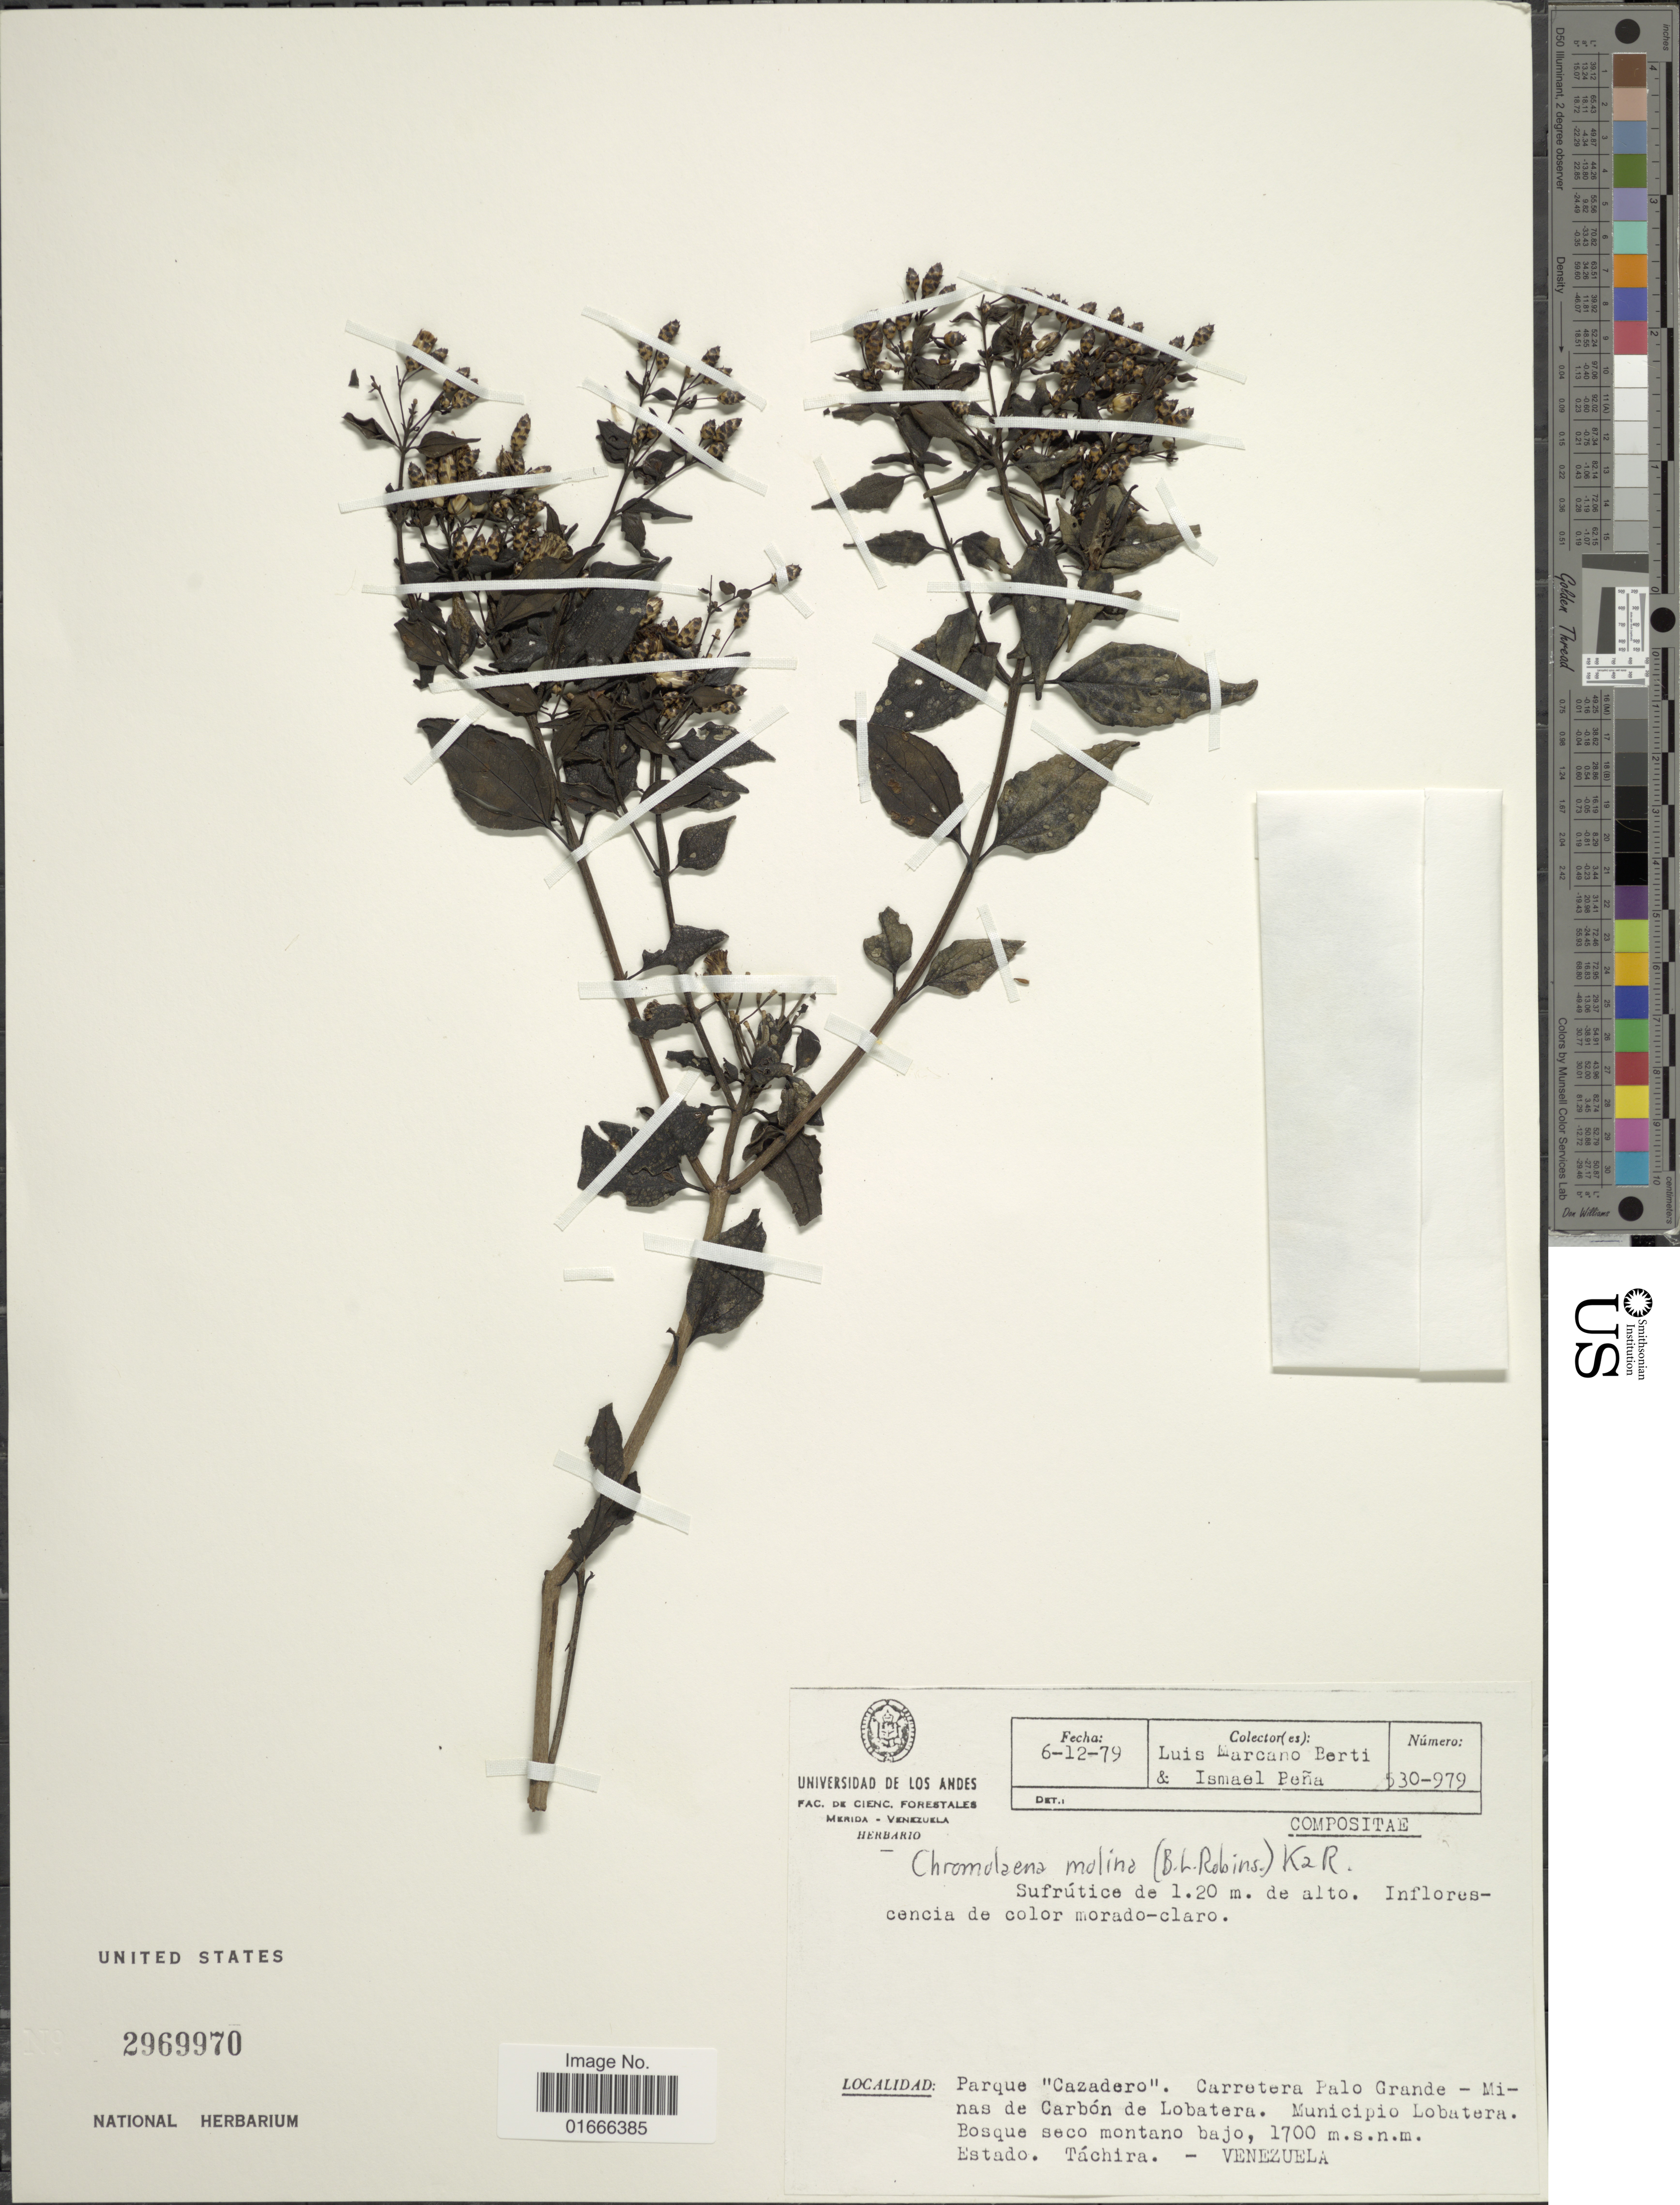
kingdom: Plantae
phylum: Tracheophyta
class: Magnoliopsida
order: Asterales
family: Asteraceae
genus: Chromolaena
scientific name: Chromolaena molina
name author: (B.L. Rob.) R.M. King & H. Rob.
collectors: L. Marcano-Berti & I. Pena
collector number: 530-979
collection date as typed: Transcribed d/m/y: 6/12/79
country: Venezuela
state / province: Tachira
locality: Parque Cazadero, Carretera Palo Grande-Minas de Carbon de Lobatera, Municipio Lobatera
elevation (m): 1700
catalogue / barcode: US 2969970